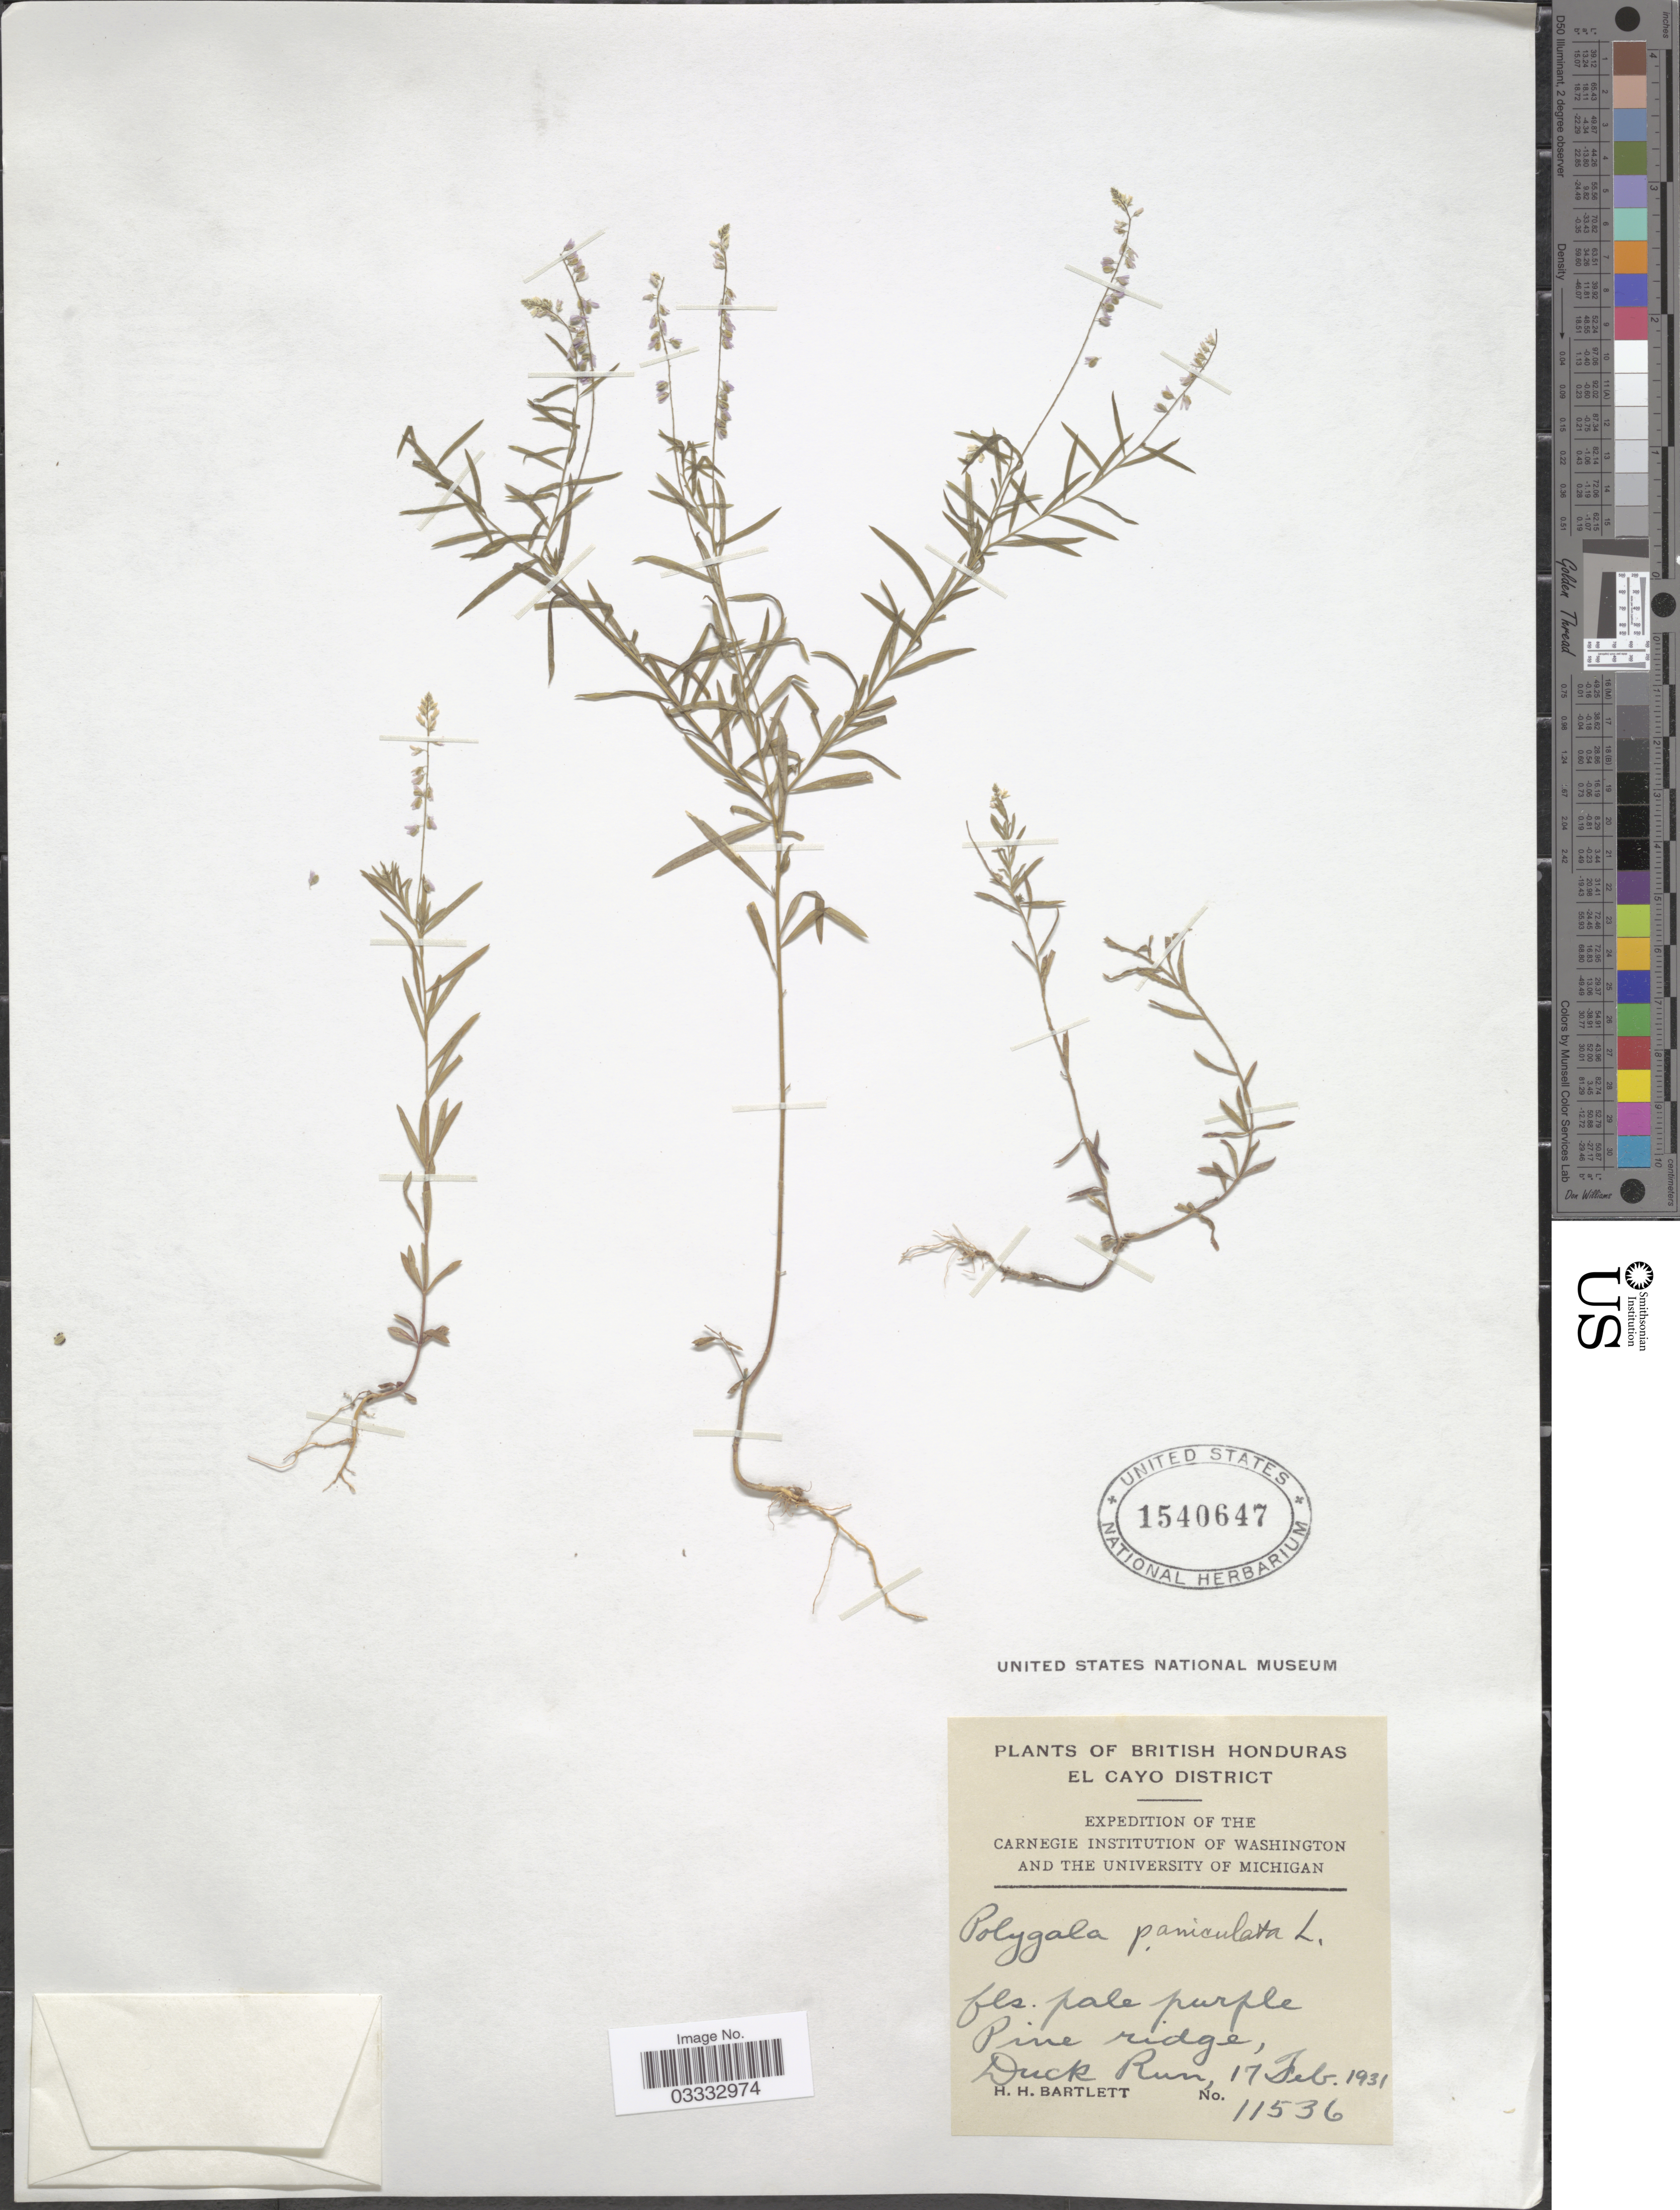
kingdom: Plantae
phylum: Tracheophyta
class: Magnoliopsida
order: Fabales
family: Polygalaceae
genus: Polygala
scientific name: Polygala paniculata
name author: L.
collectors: H. H. Bartlett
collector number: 11536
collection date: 1931-02-17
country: Belize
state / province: Cayo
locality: British Honduras, El Cayo District. Pine ridge, Duck Run.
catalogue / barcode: US 1540647